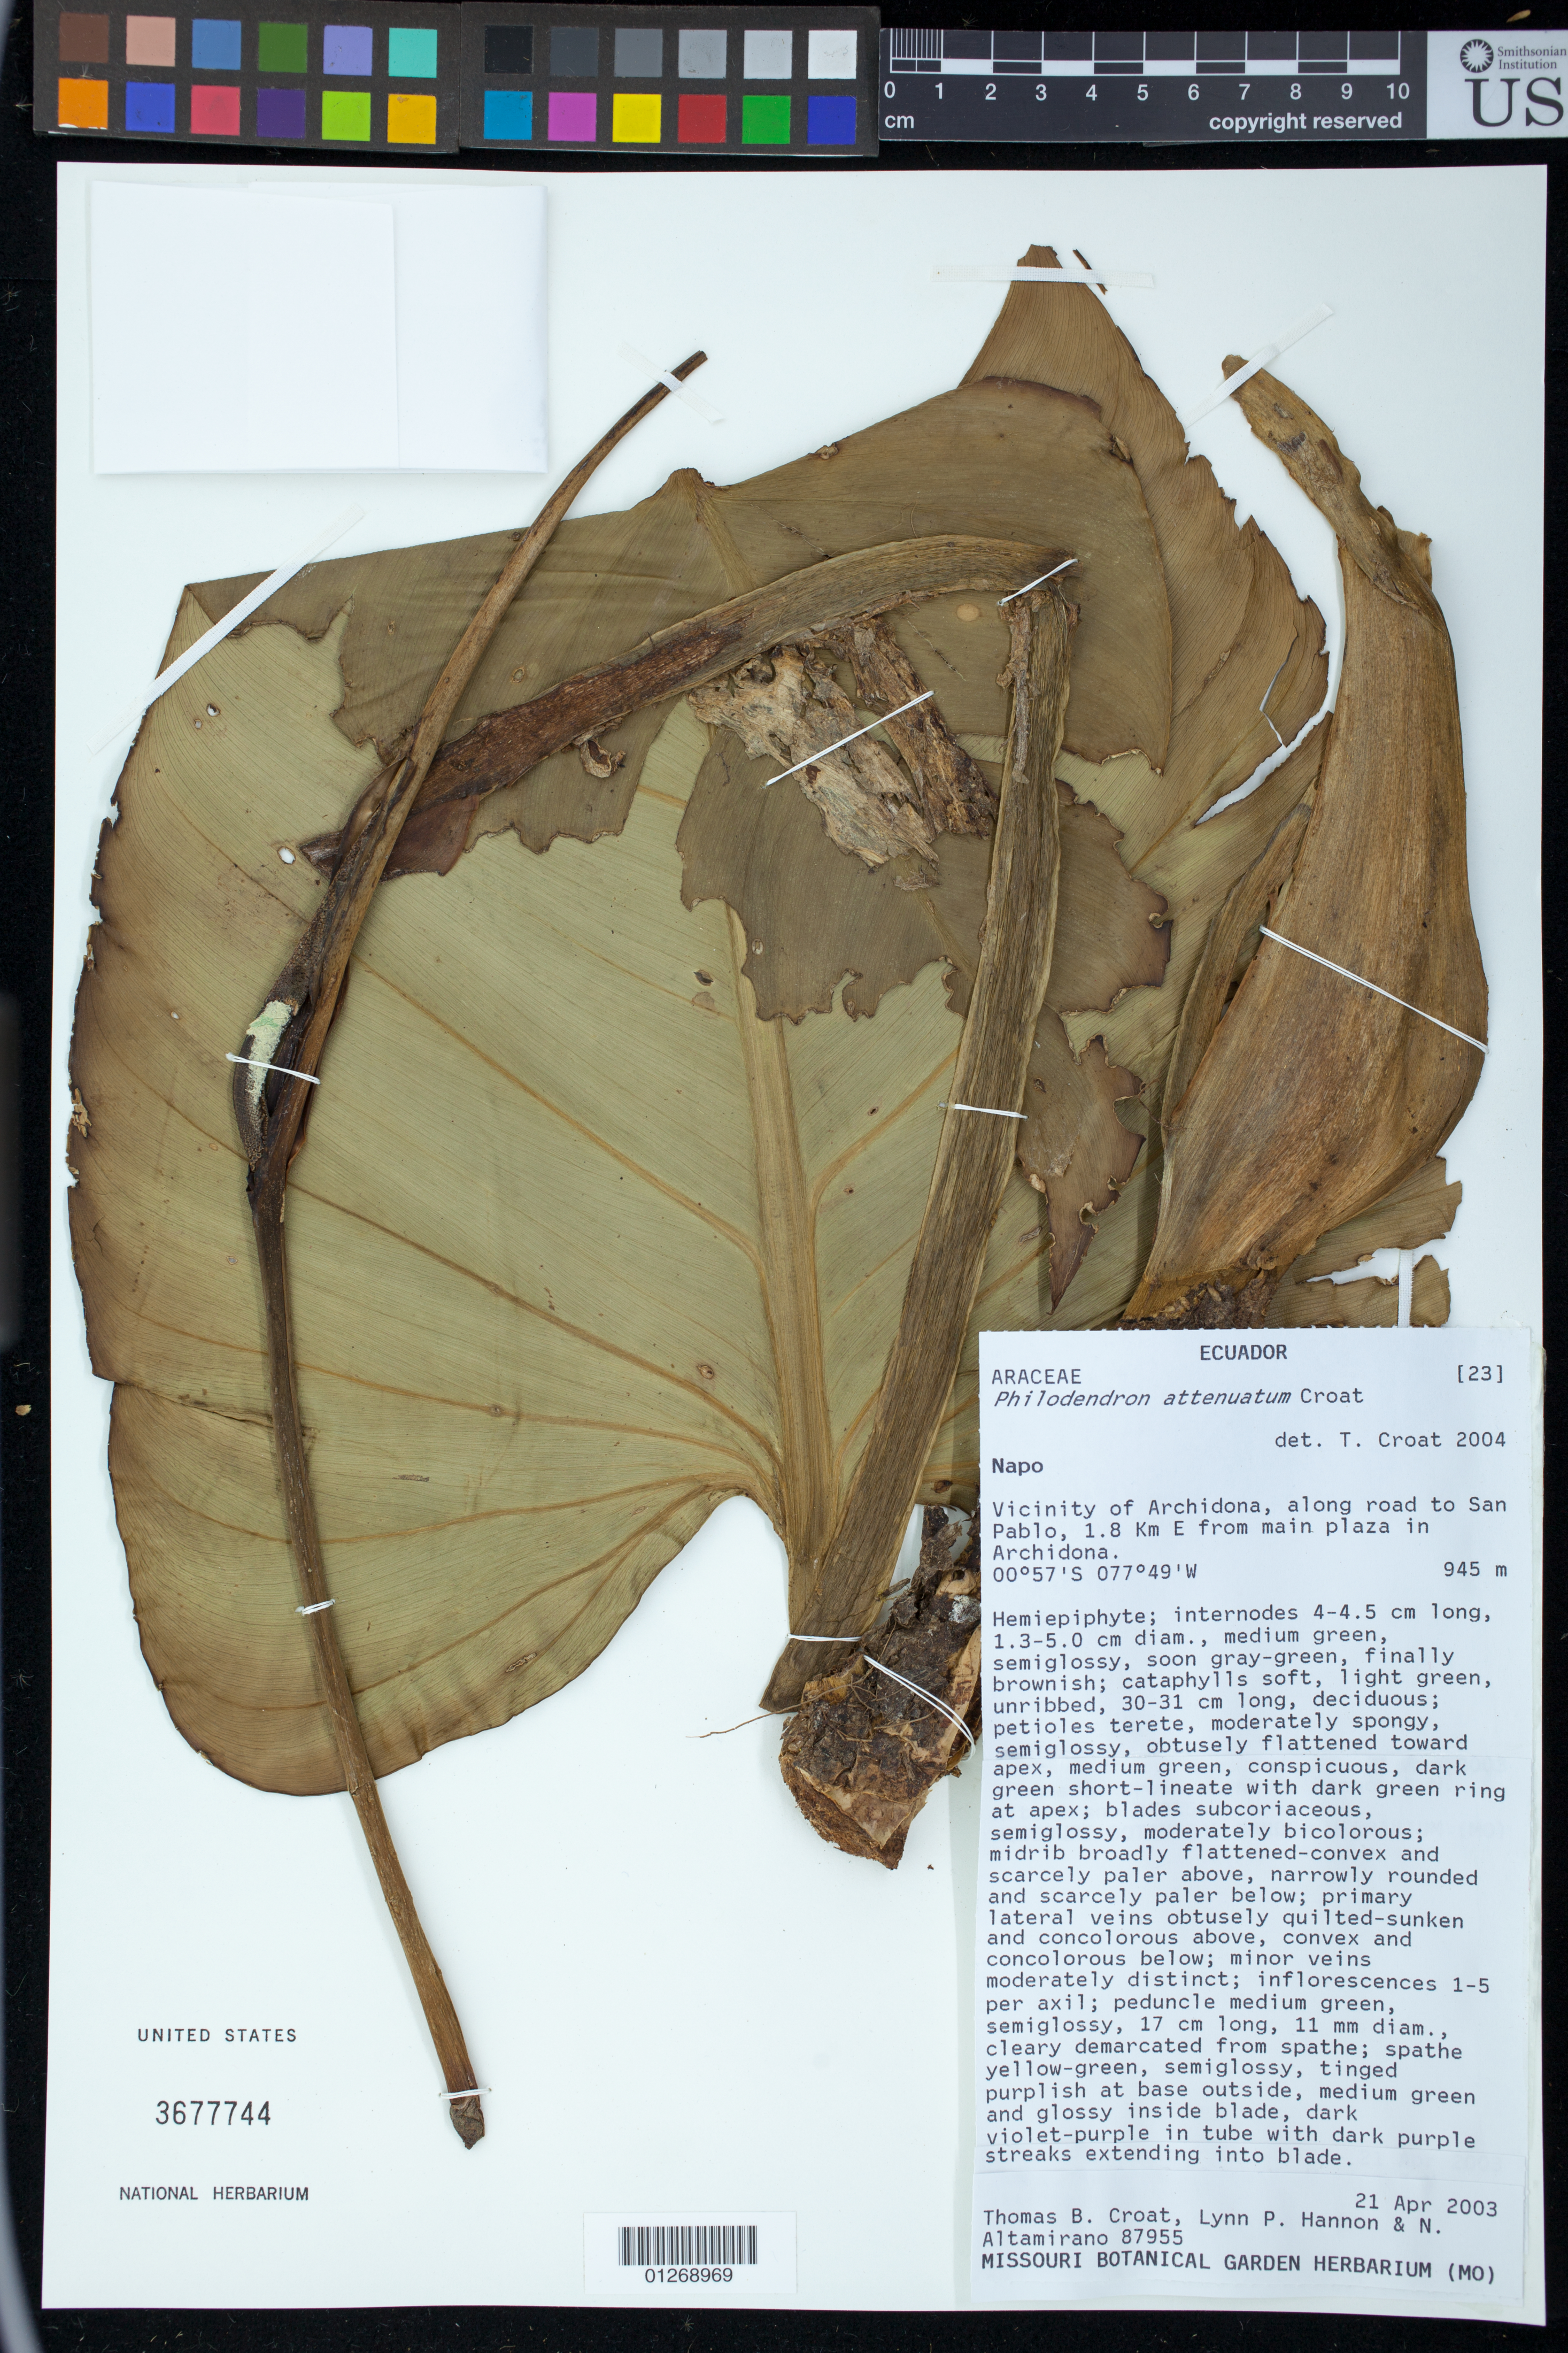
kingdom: Plantae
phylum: Tracheophyta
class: Liliopsida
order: Alismatales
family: Araceae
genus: Philodendron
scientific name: Philodendron attenuatum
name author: Croat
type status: Isotype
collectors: T. B. Croat, L. Hannon & N. Altamirano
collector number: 87955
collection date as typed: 21 Apr 2003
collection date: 2003-04-21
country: Ecuador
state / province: Napo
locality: Napo. Vicinity of Archidona, along road to San Pablo, 1.8 km E from main plaza in Archidona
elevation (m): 945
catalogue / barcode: US 3677744